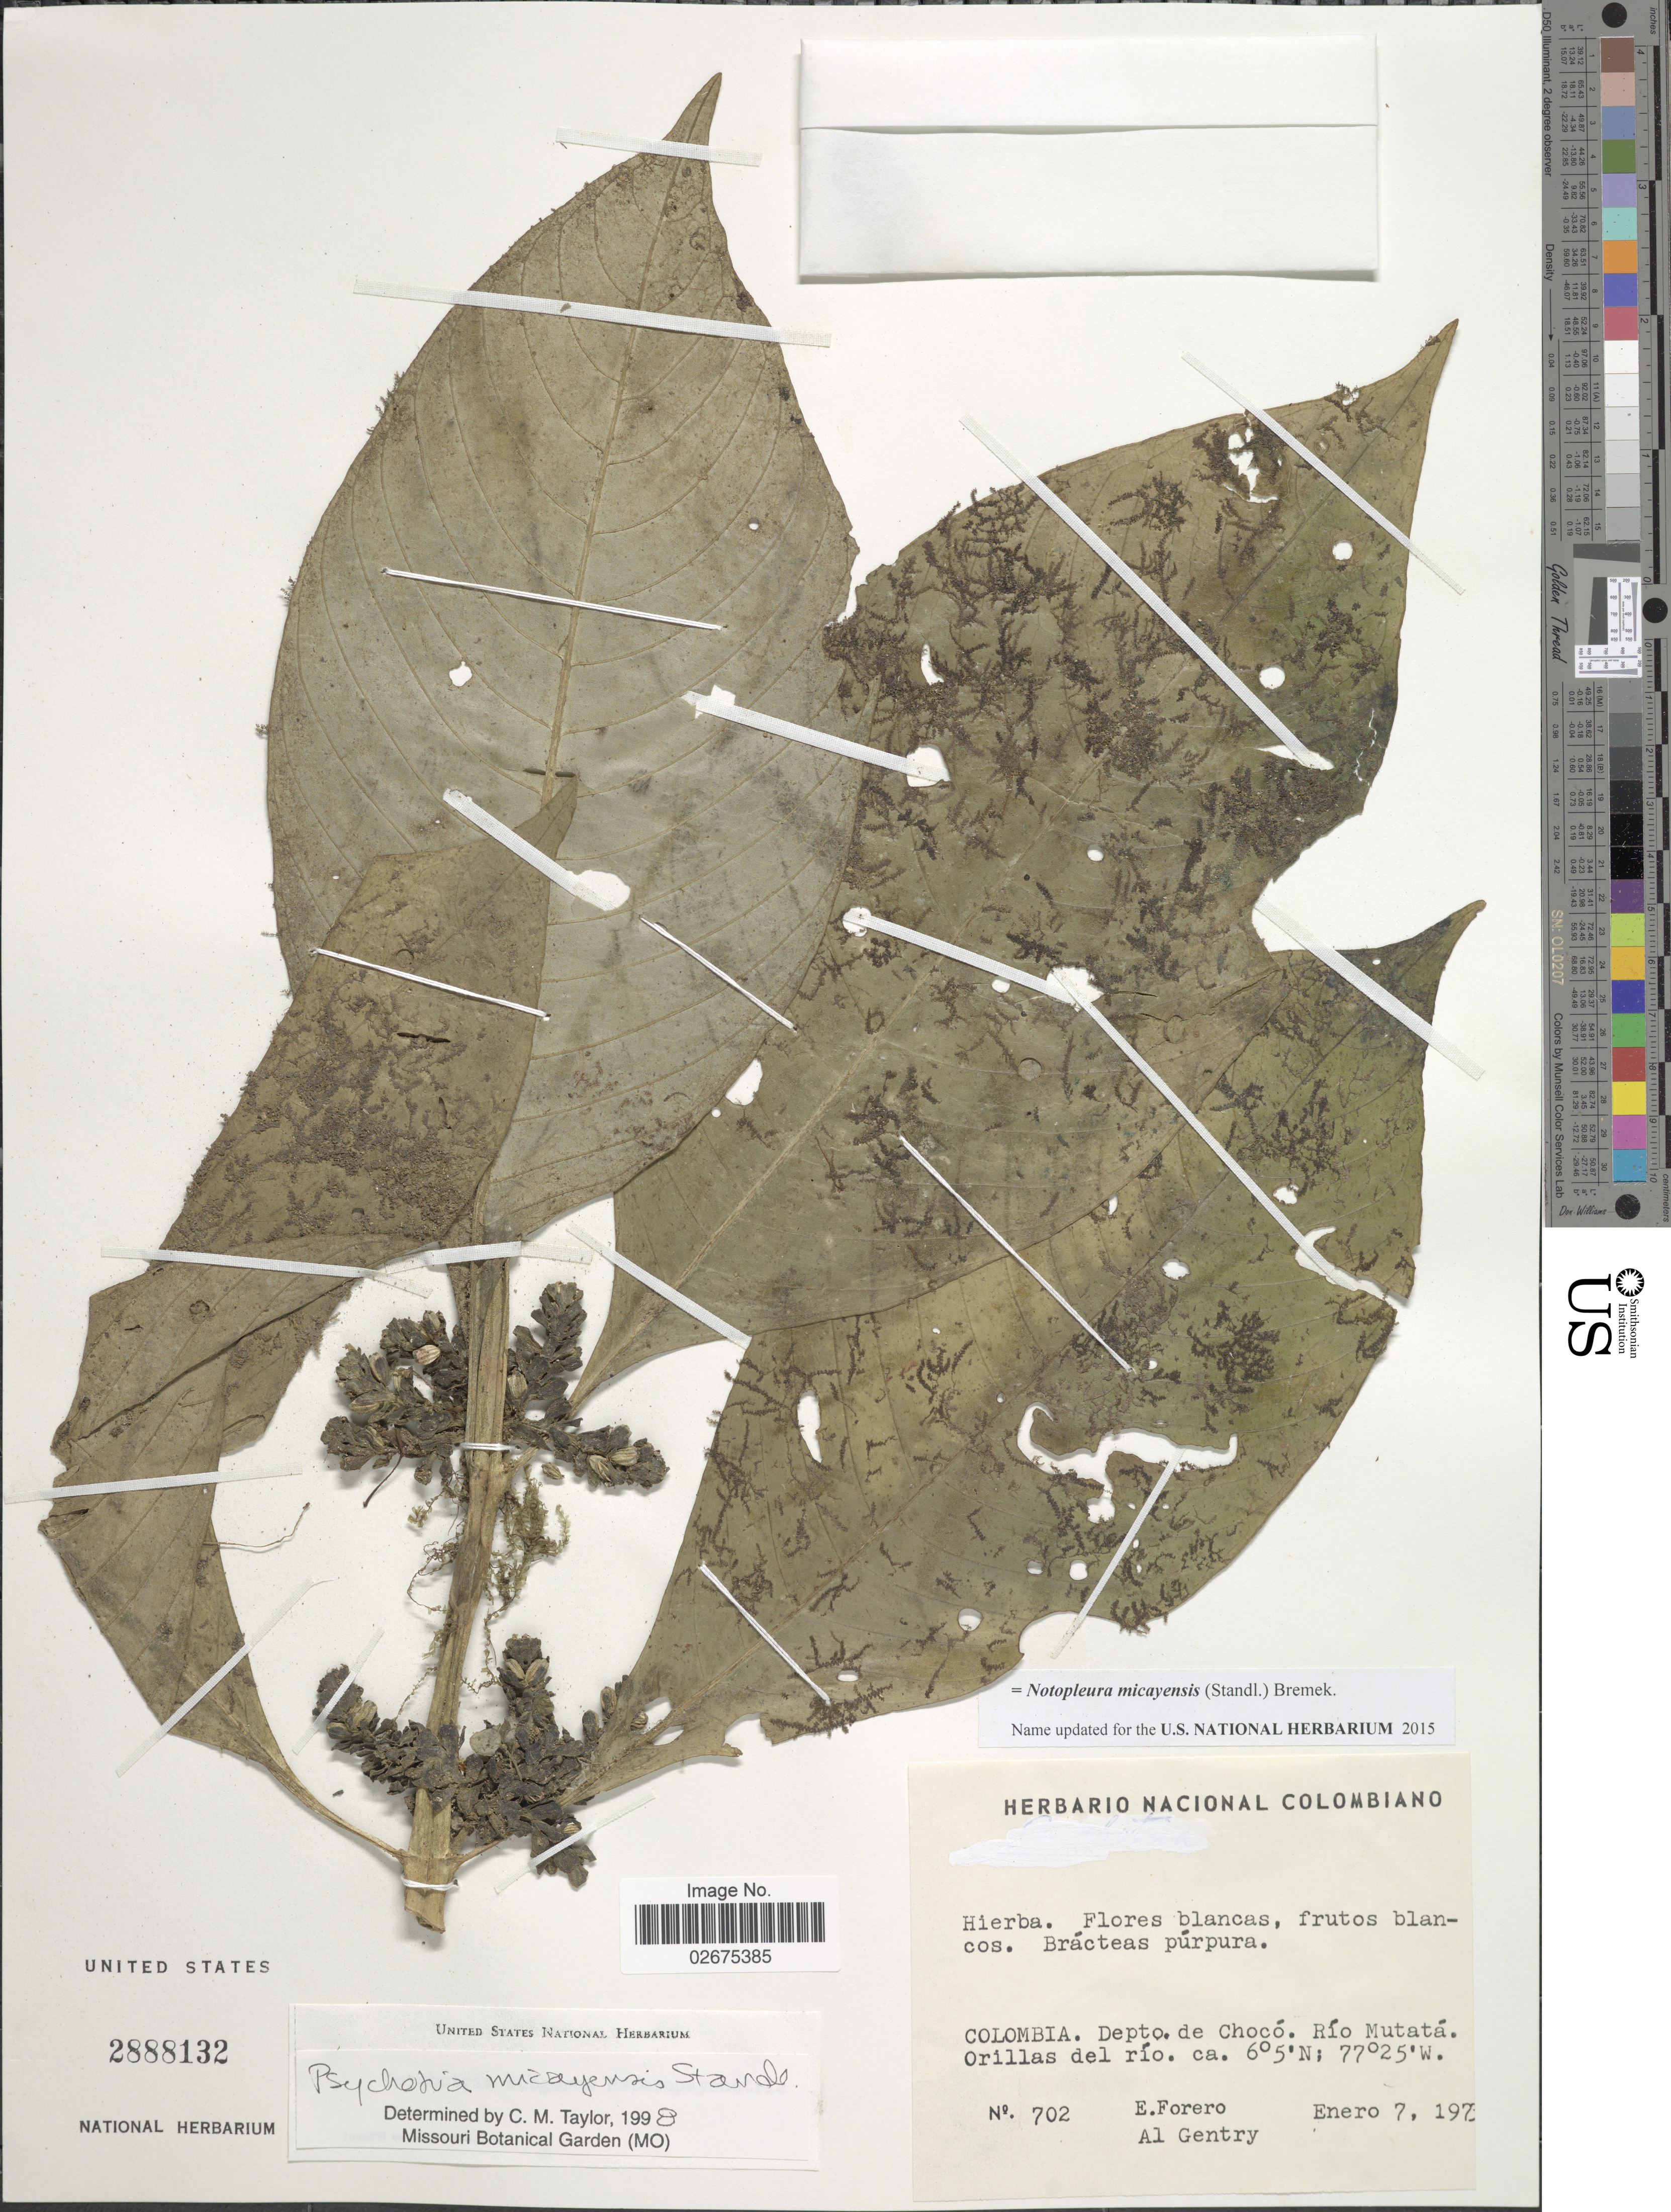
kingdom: Plantae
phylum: Tracheophyta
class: Magnoliopsida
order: Gentianales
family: Rubiaceae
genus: Notopleura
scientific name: Notopleura micayensis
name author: (Standl.) Bremek.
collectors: E. Forero & A. H. Gentry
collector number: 702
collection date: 1973-01-07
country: Colombia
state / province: Chocó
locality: Río Mutatá. Orillas del río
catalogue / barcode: US 2888132